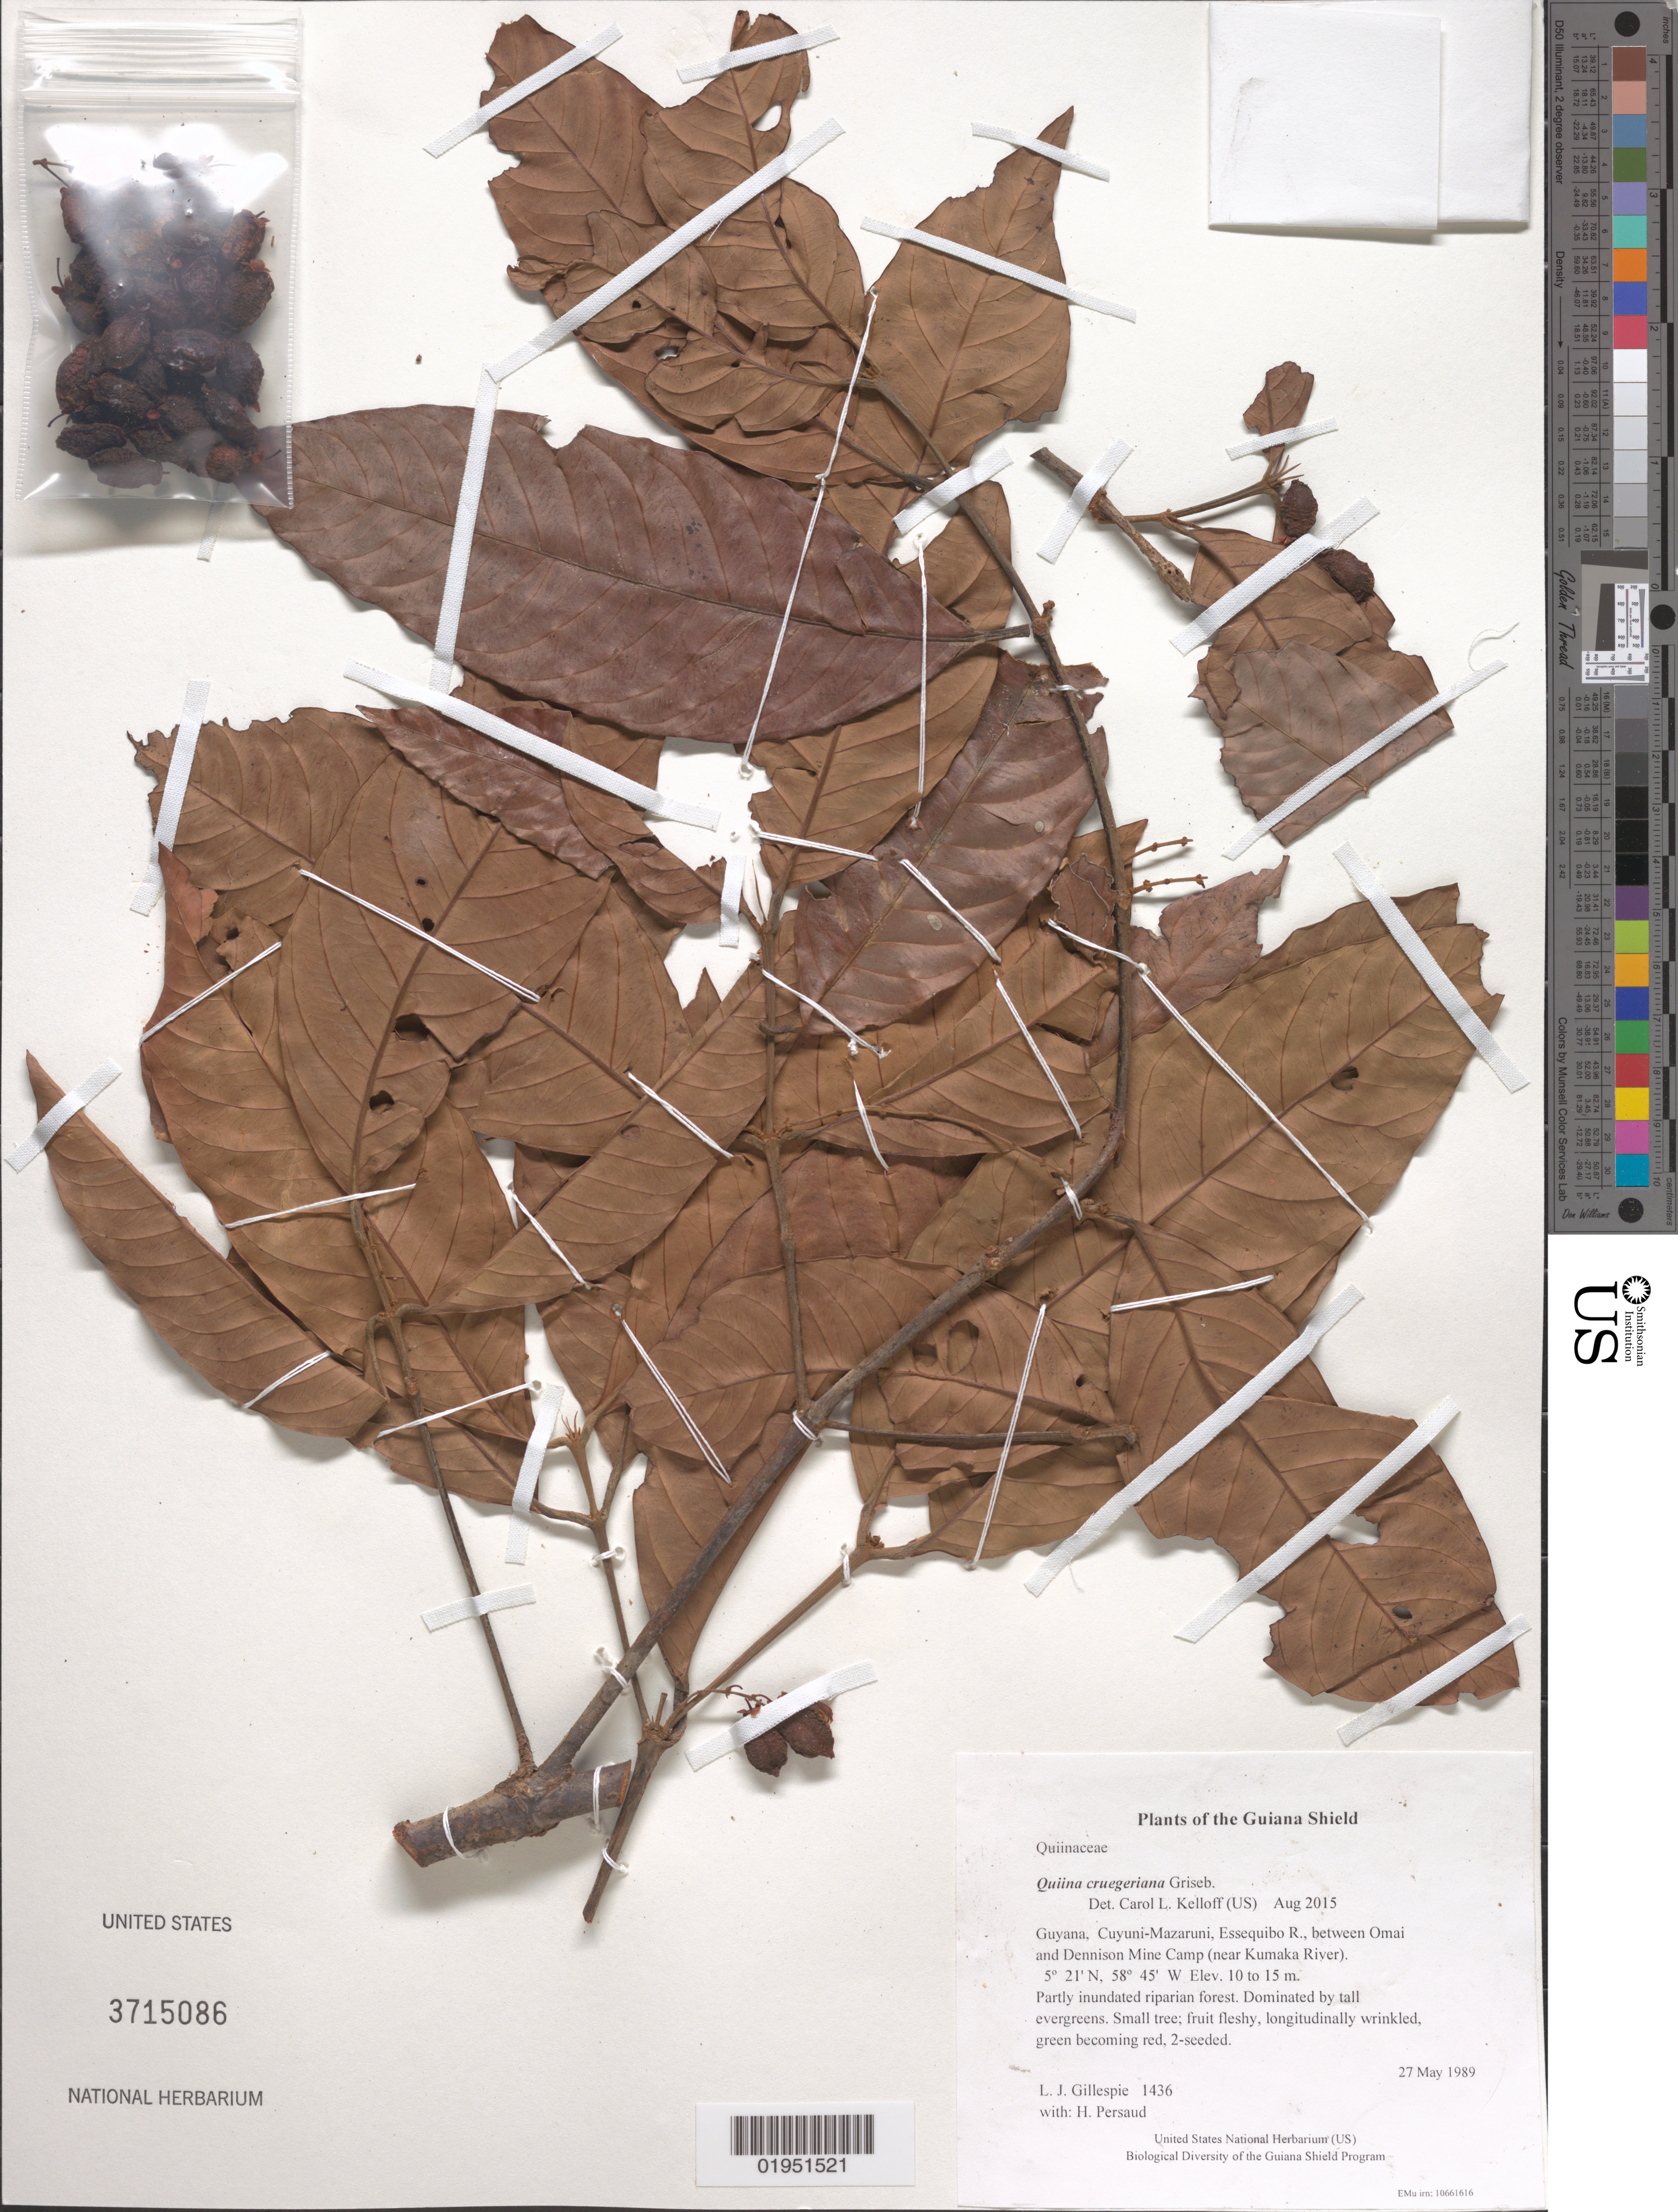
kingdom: Plantae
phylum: Tracheophyta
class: Magnoliopsida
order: Malpighiales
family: Quiinaceae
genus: Quiina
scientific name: Quiina cruegeriana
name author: Griseb.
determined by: Kelloff, Carol L., (US), Smithsonian Institution - National Museum of Natural History (UNITED STATES)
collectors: L. J. Gillespie & H. Persaud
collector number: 1436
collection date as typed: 27 May 1989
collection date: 1989-05-27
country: Guyana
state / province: Cuyuni-Mazaruni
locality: Essequibo R., between Omai and Dennison Mine Camp (near Kumaka River)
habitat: Partly inundated riparian forest. Dominated by tall evergreens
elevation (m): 10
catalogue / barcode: US 3715086